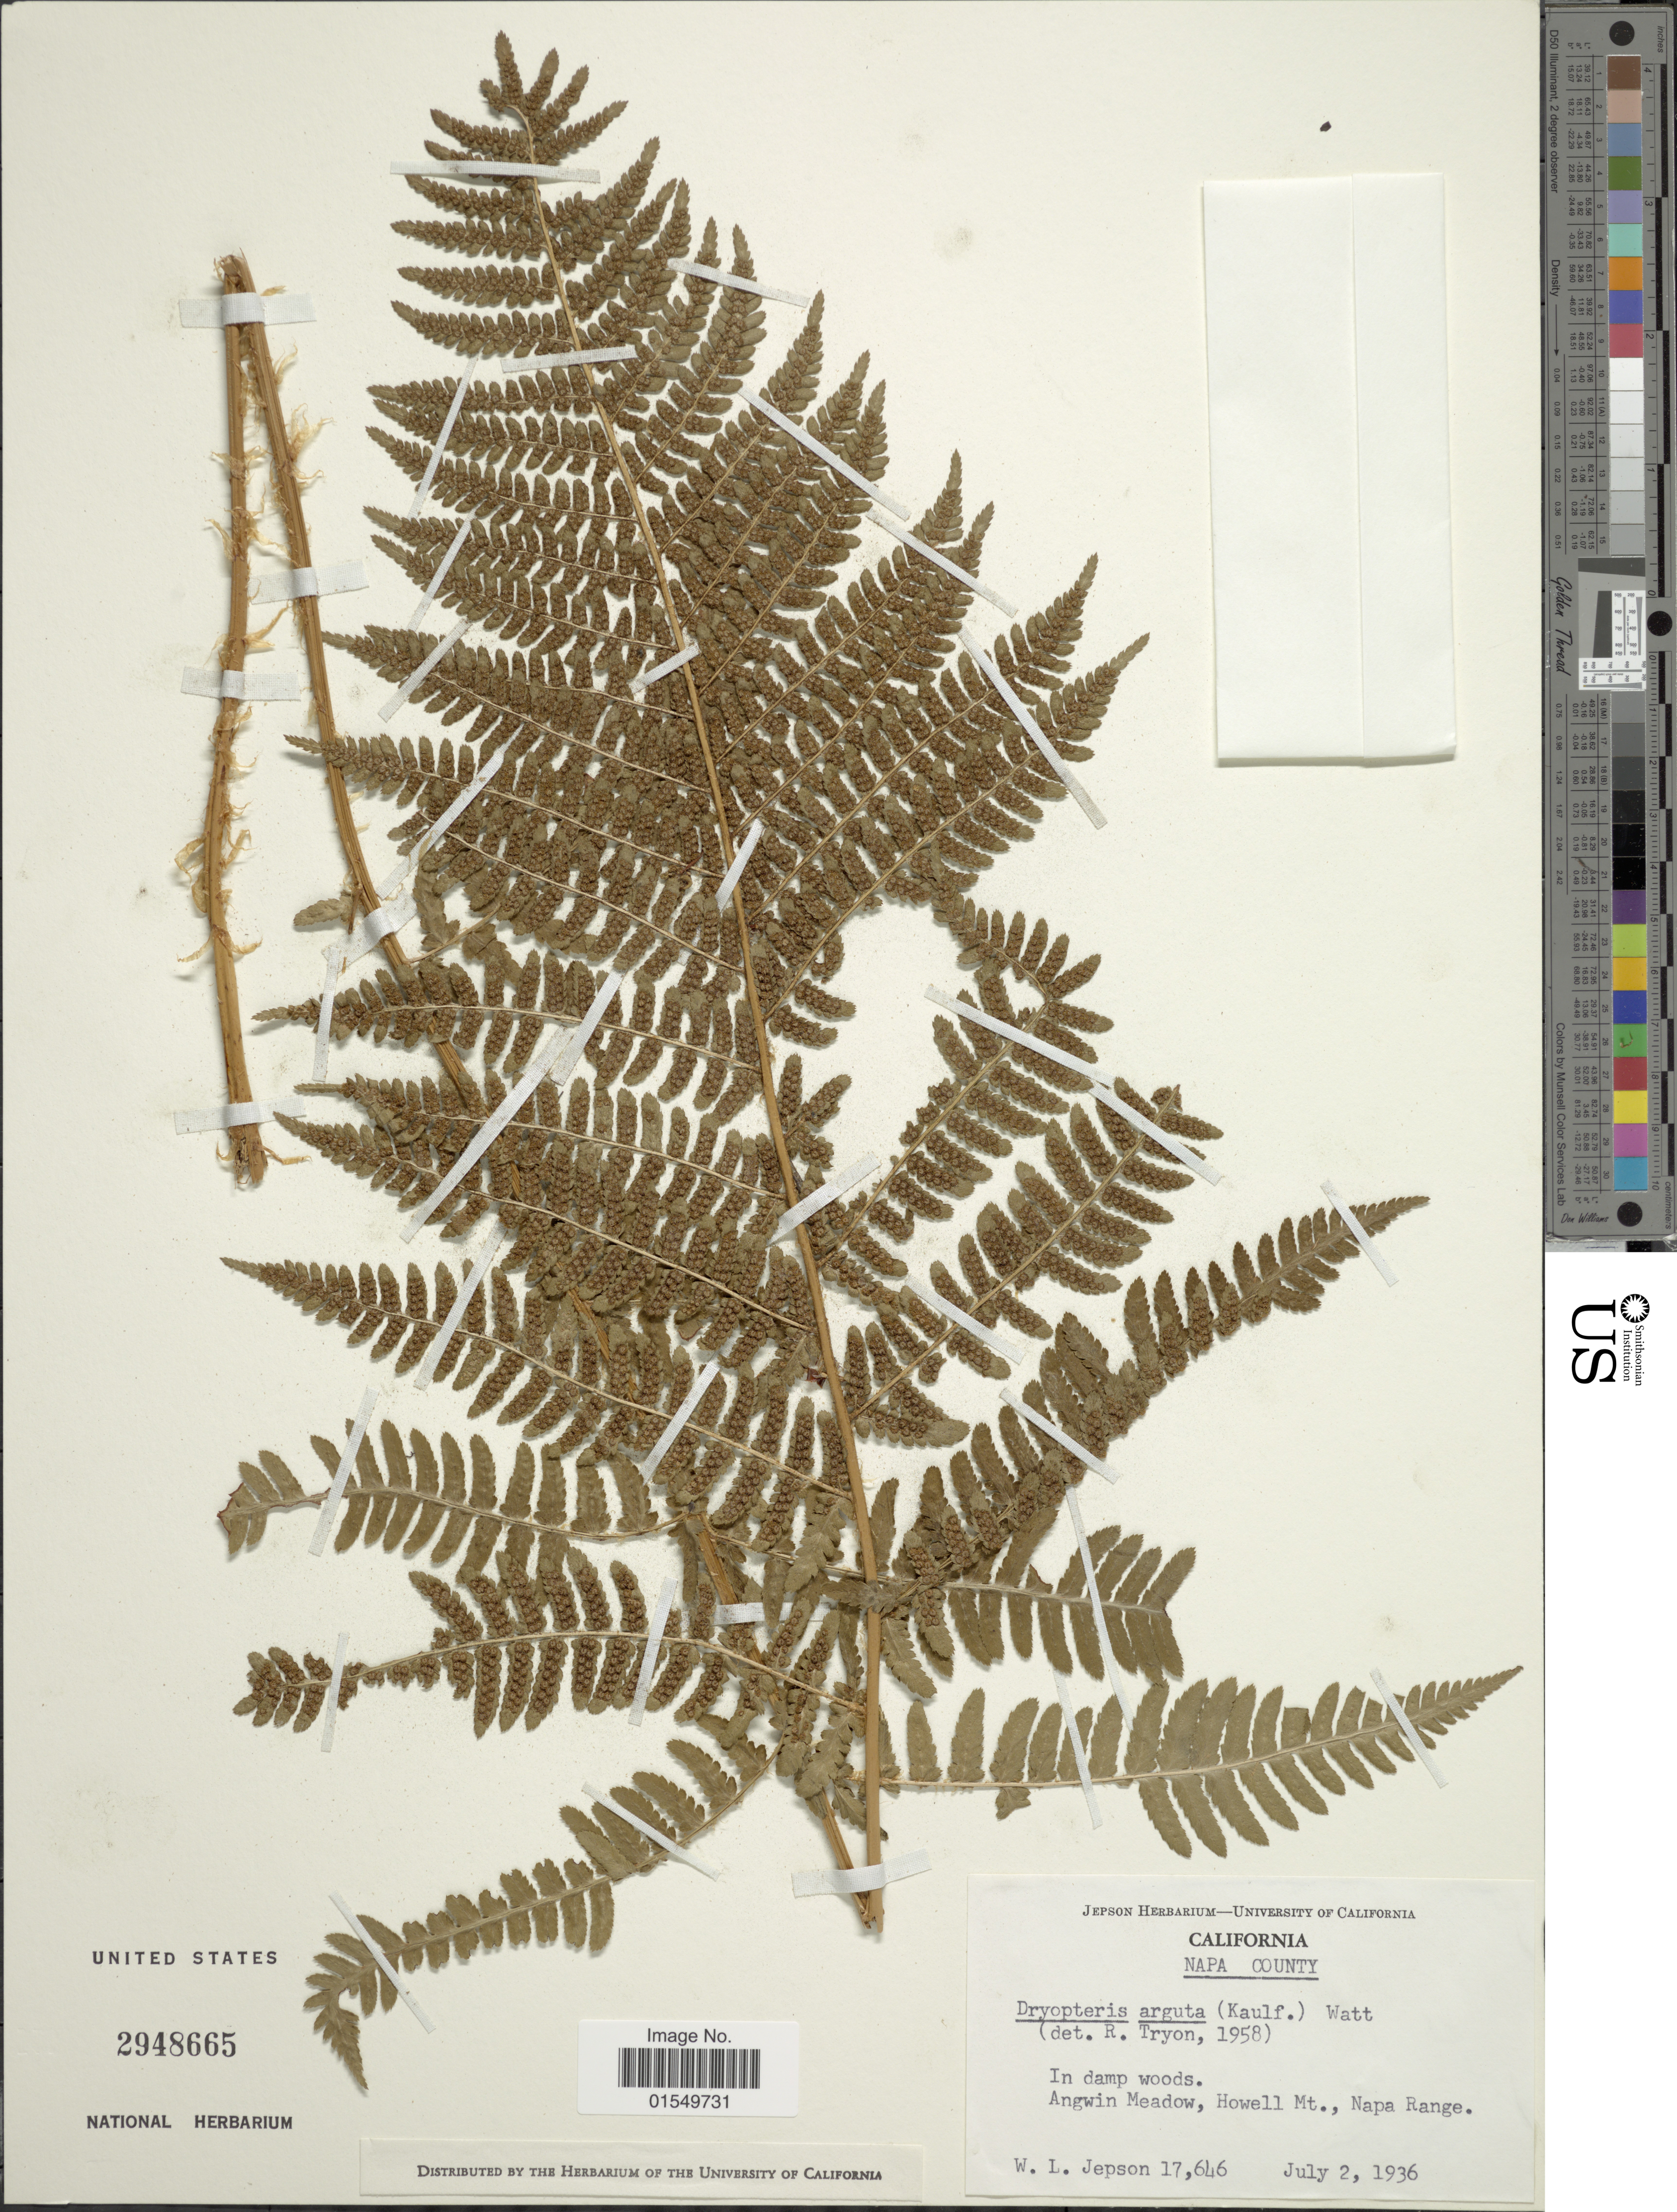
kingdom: Plantae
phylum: Tracheophyta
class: Polypodiopsida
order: Polypodiales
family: Dryopteridaceae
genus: Dryopteris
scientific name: Dryopteris arguta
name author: (Kaulf.) Maxon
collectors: W. L. Jepson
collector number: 17646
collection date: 1936-07-02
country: United States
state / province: California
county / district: Napa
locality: Napa County, Angwin Meadow, Howell Mt., Napa Range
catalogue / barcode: US 2948665